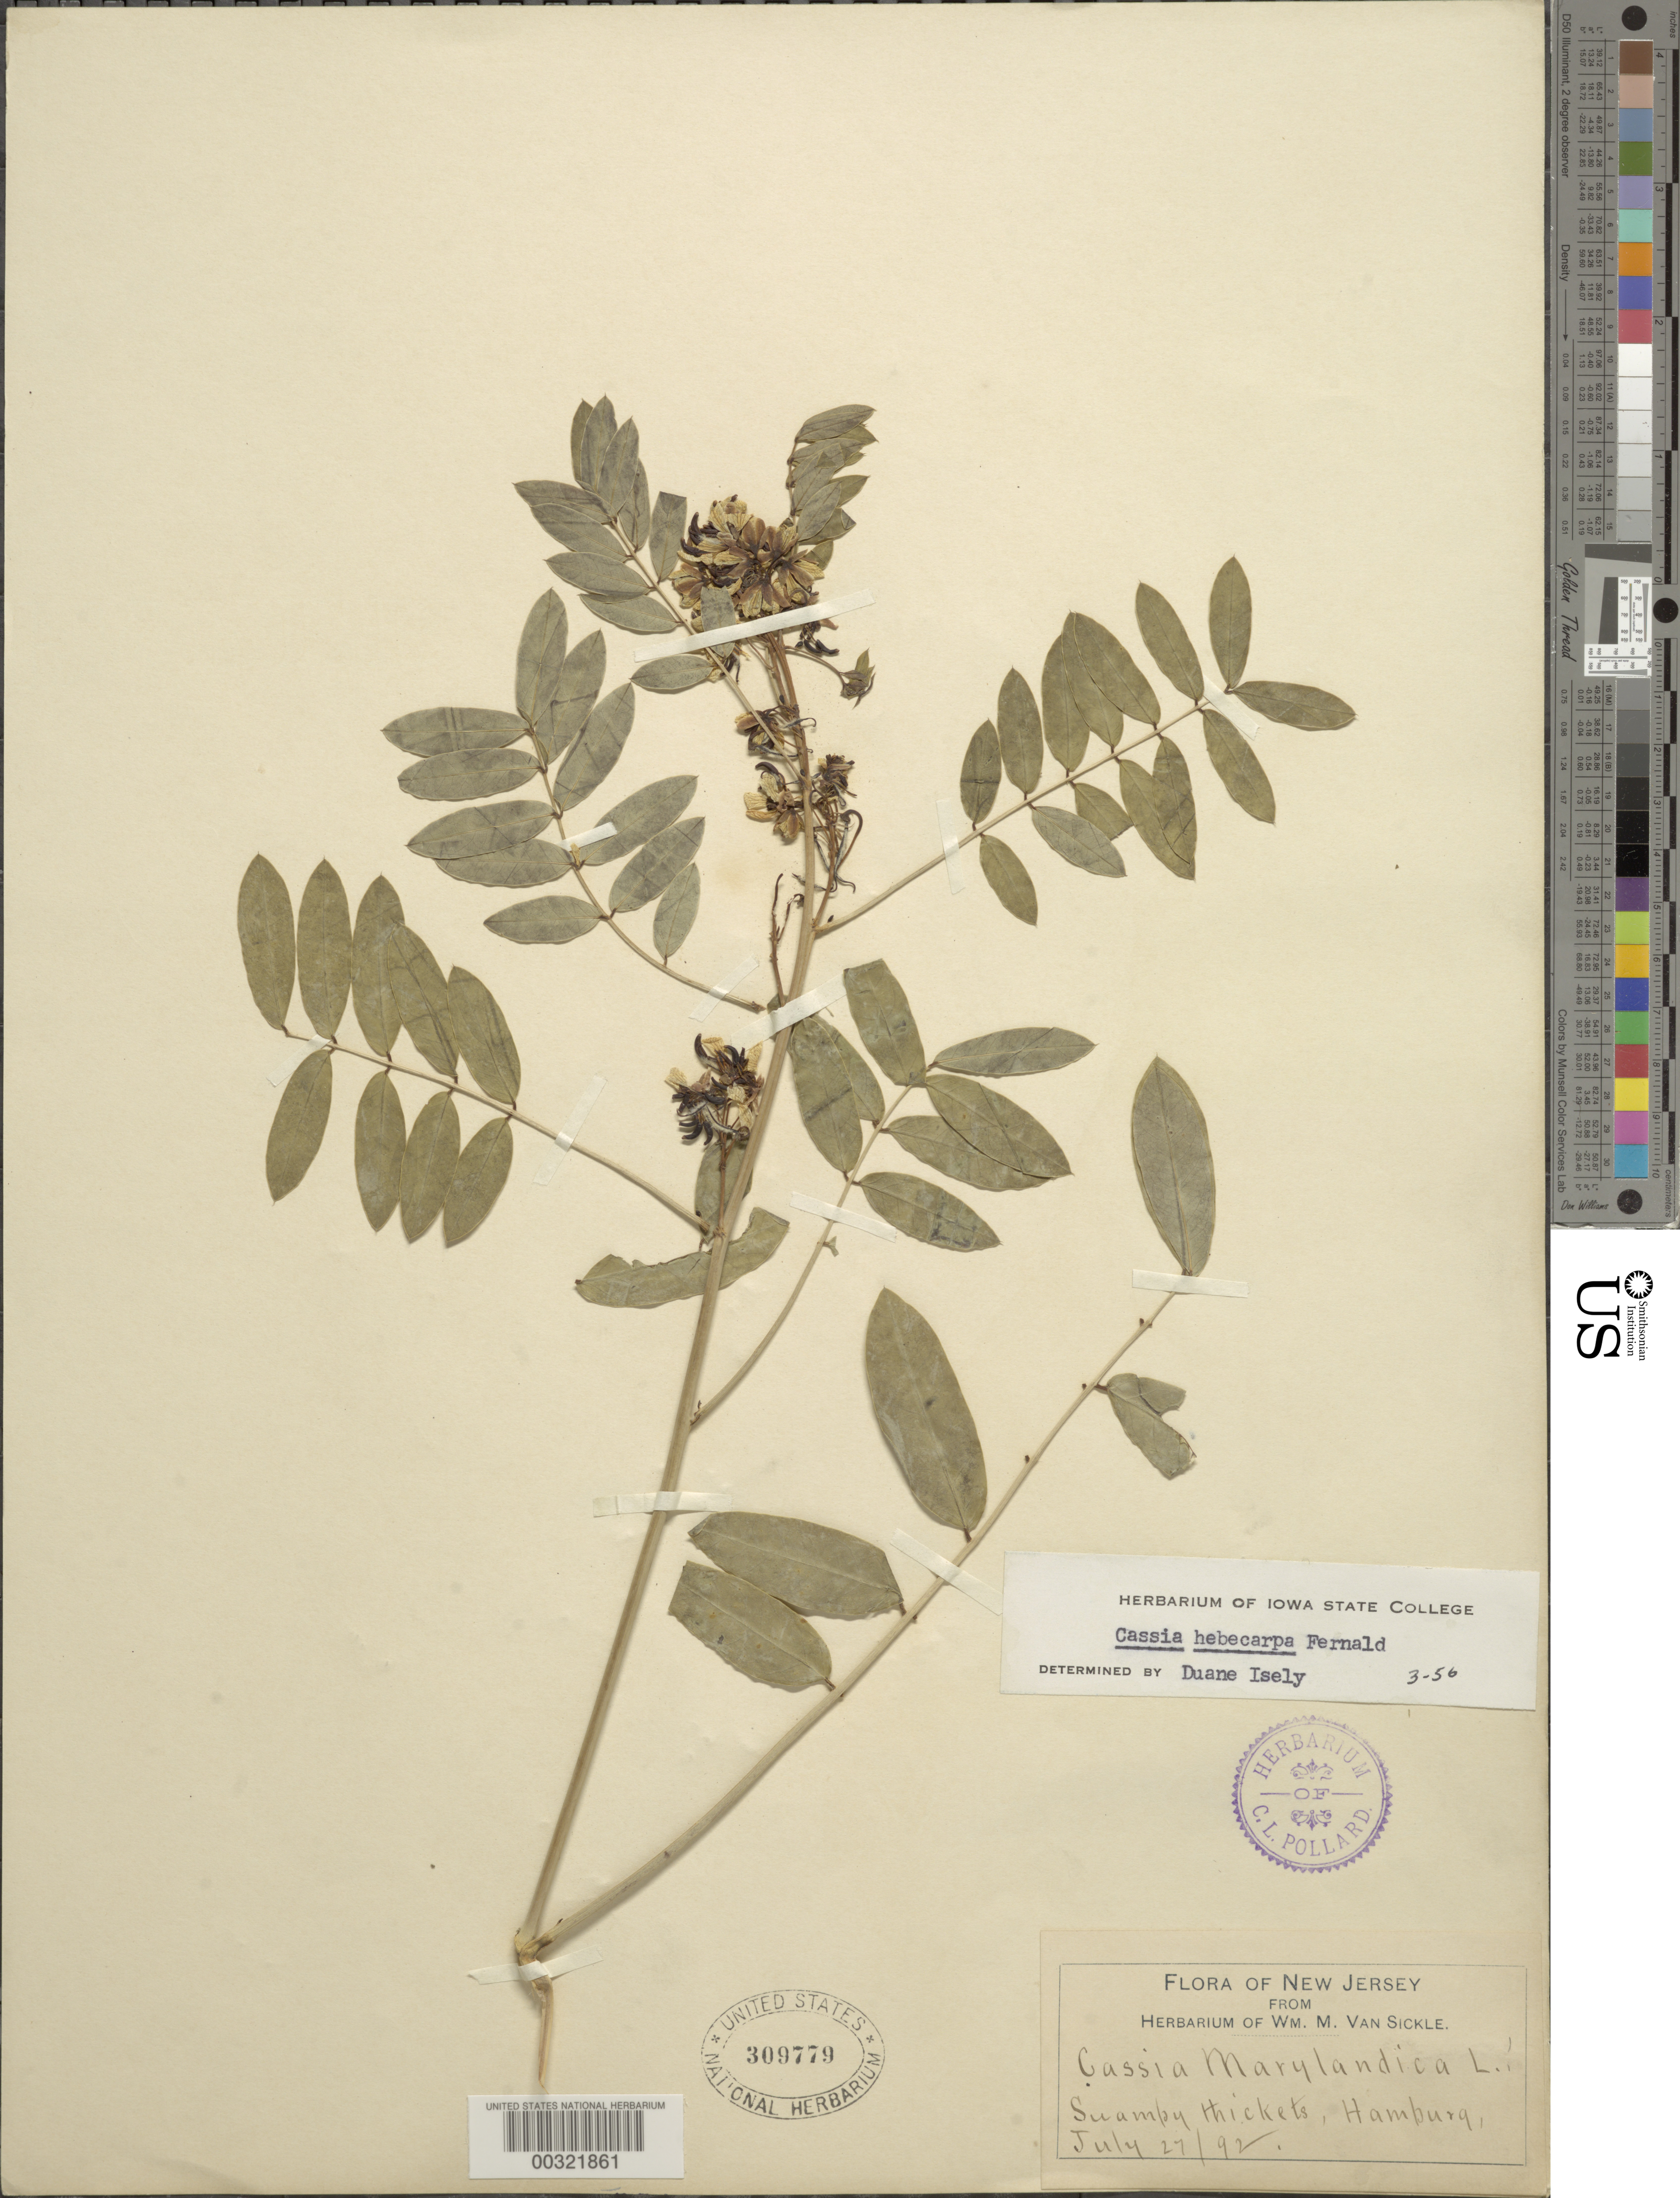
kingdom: Plantae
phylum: Tracheophyta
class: Magnoliopsida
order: Fabales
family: Fabaceae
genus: Senna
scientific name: Senna hebecarpa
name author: (Fernald) H.S. Irwin & Barneby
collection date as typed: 27 Jul 1892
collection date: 1892-07-27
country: United States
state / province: New Jersey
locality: Hamburg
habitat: Swampy thickets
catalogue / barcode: US 309779